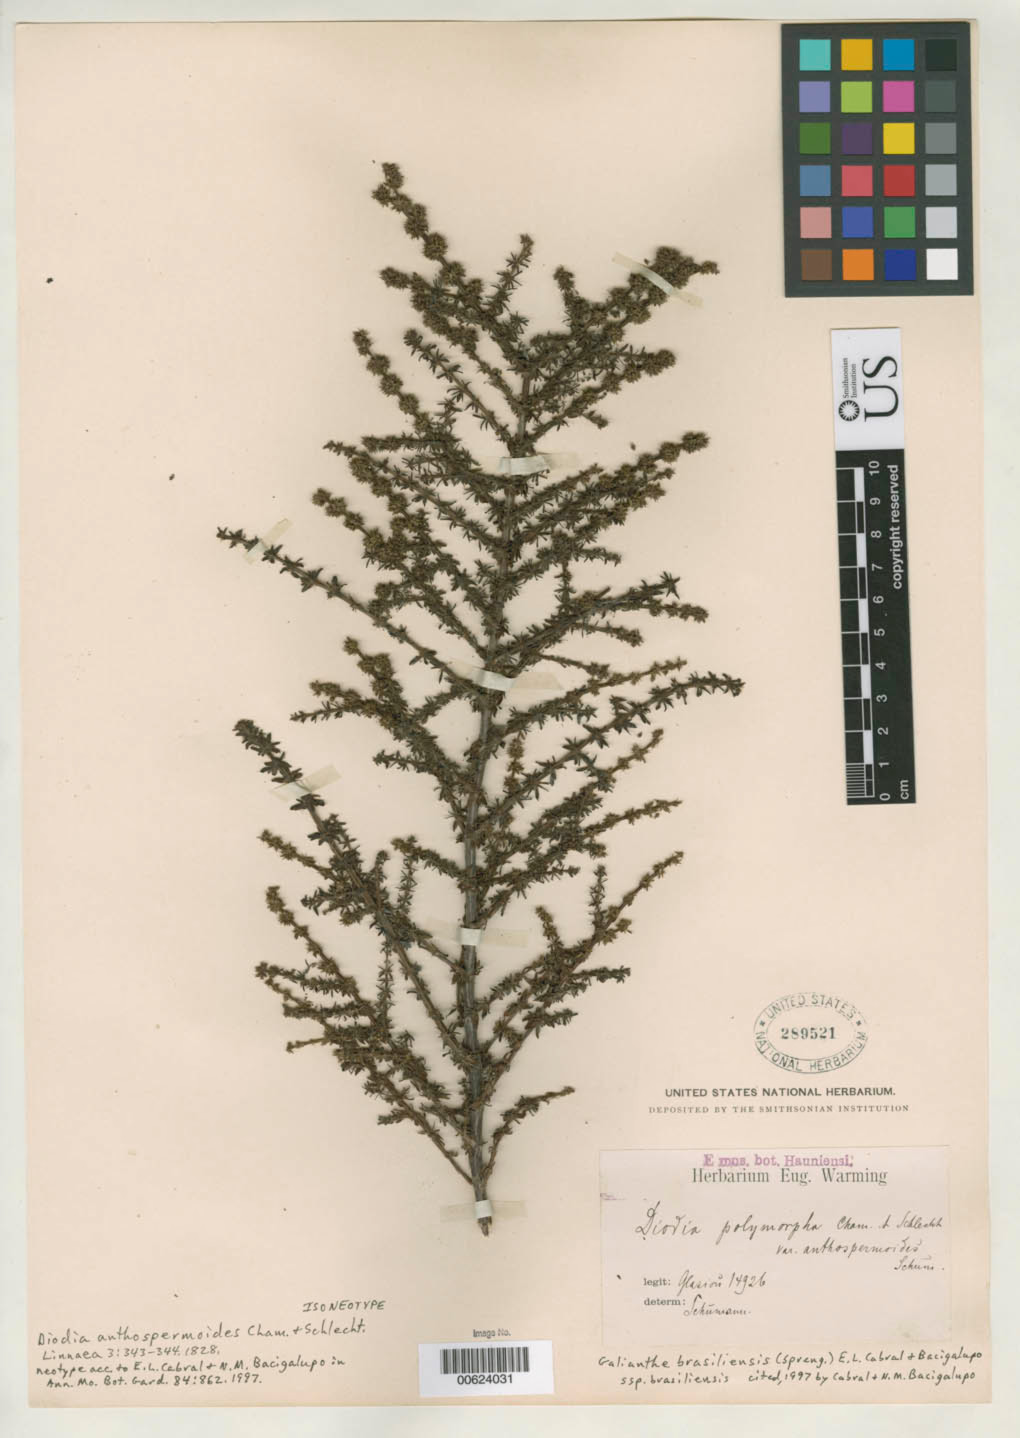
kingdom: Plantae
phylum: Tracheophyta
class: Magnoliopsida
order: Gentianales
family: Rubiaceae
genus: Diodia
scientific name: Diodia anthospermoides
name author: Cham. & Schltdl.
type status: Isoneotype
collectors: A. F. M. Glaziou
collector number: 14926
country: Brazil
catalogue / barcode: US 289521